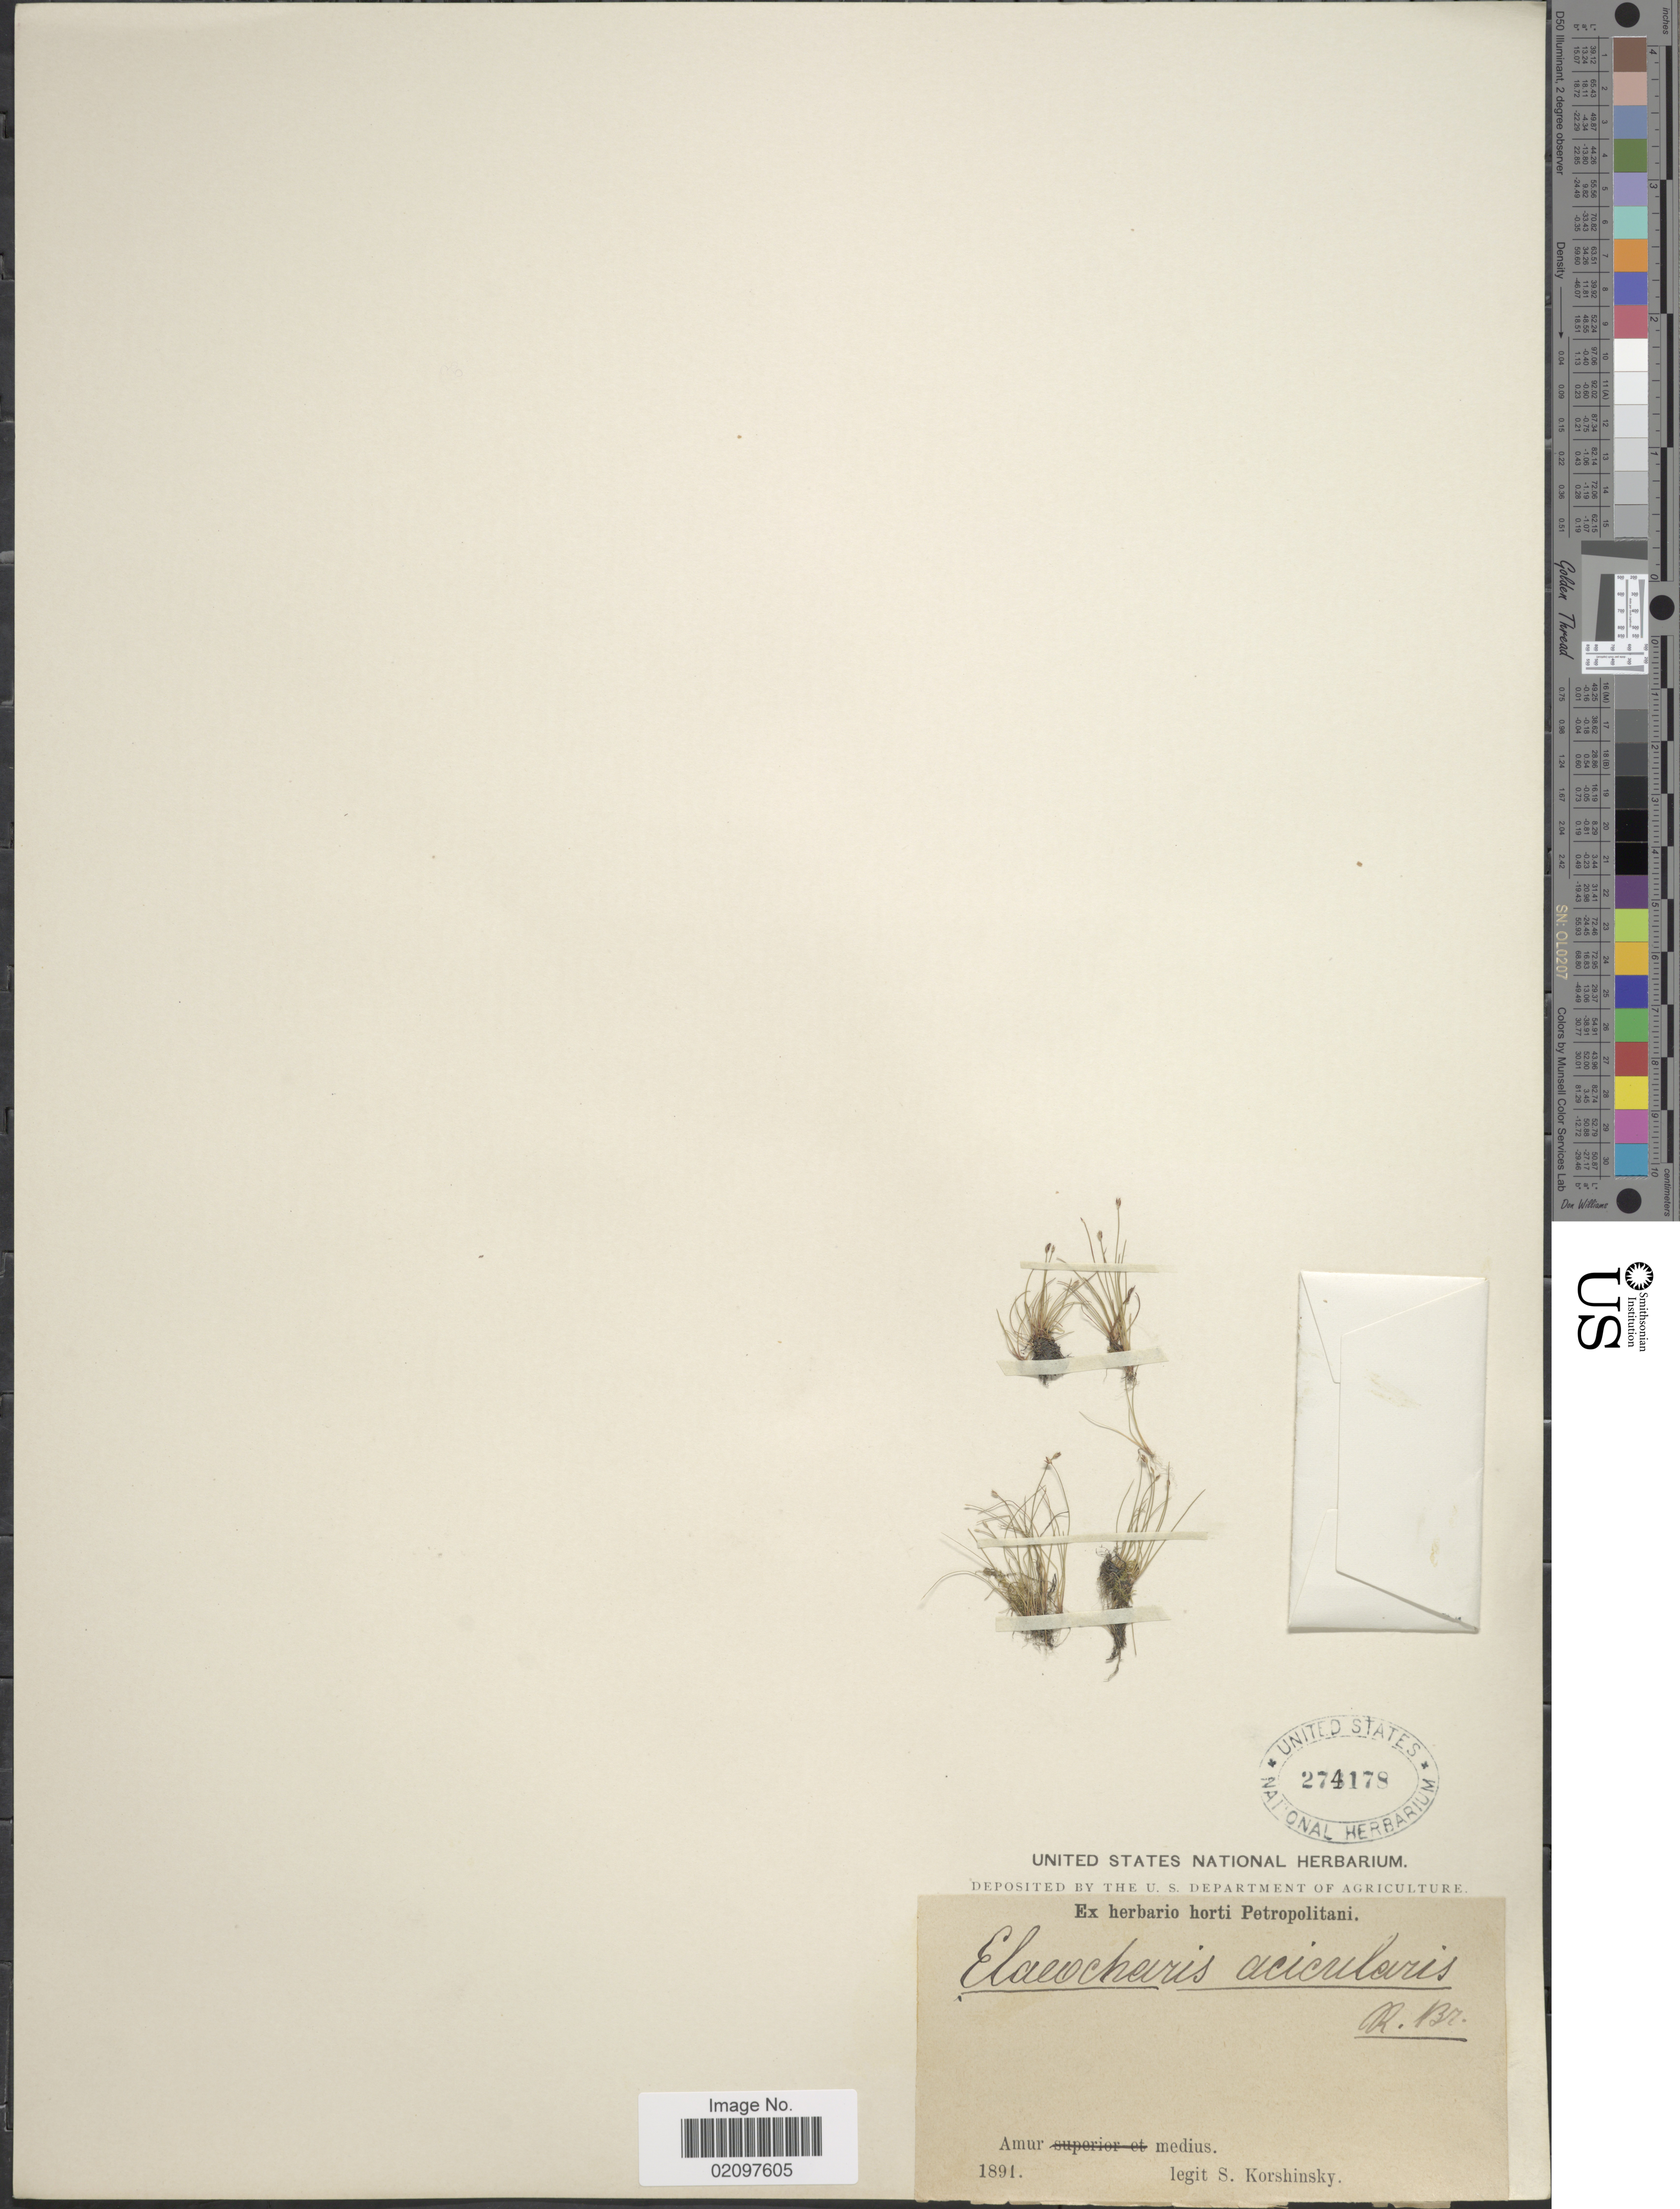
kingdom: Plantae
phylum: Tracheophyta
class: Liliopsida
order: Poales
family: Cyperaceae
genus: Eleocharis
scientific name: Eleocharis acicularis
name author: (L.) Roem. & Schult.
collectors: S. I. Korshinsky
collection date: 1891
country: Russian Federation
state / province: Amur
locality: Amur medius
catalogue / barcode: US 274178